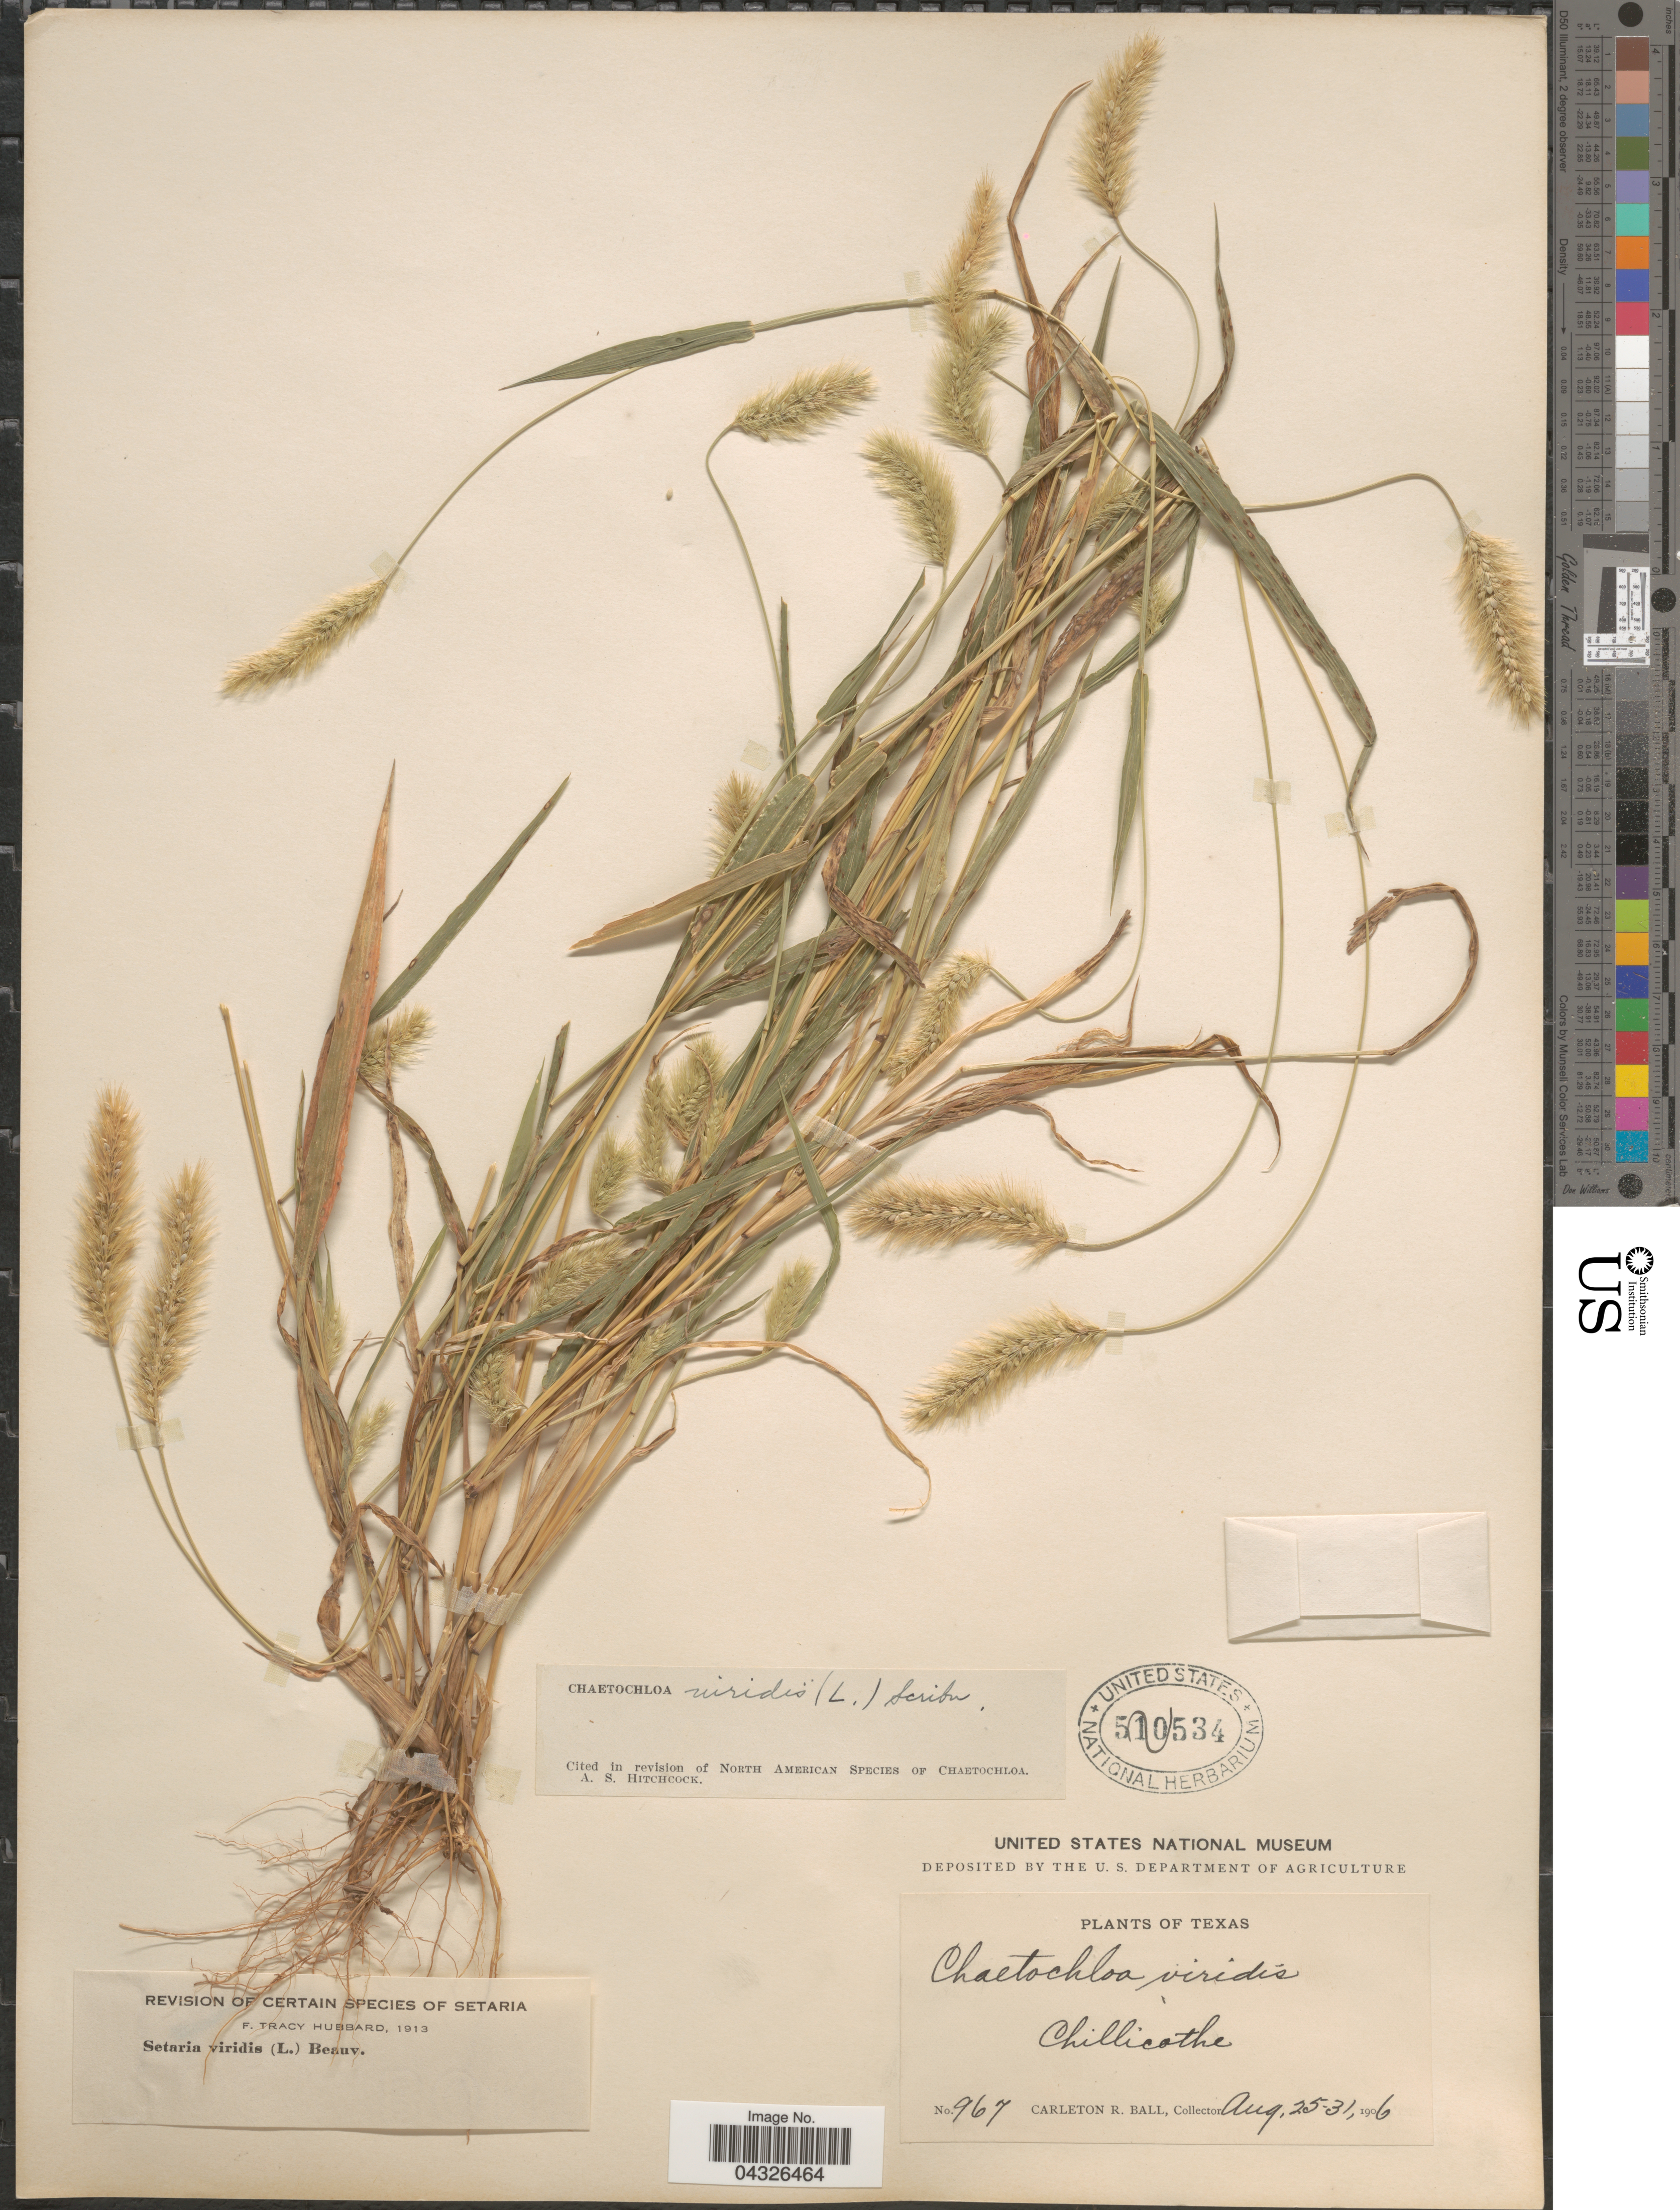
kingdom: Plantae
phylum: Tracheophyta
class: Liliopsida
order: Poales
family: Poaceae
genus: Setaria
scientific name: Setaria viridis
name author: (L.) P. Beauv.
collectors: C. R. Ball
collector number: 967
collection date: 1906-08-25/1906-08-31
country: United States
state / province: Texas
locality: Chillicothe.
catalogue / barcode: US 510534